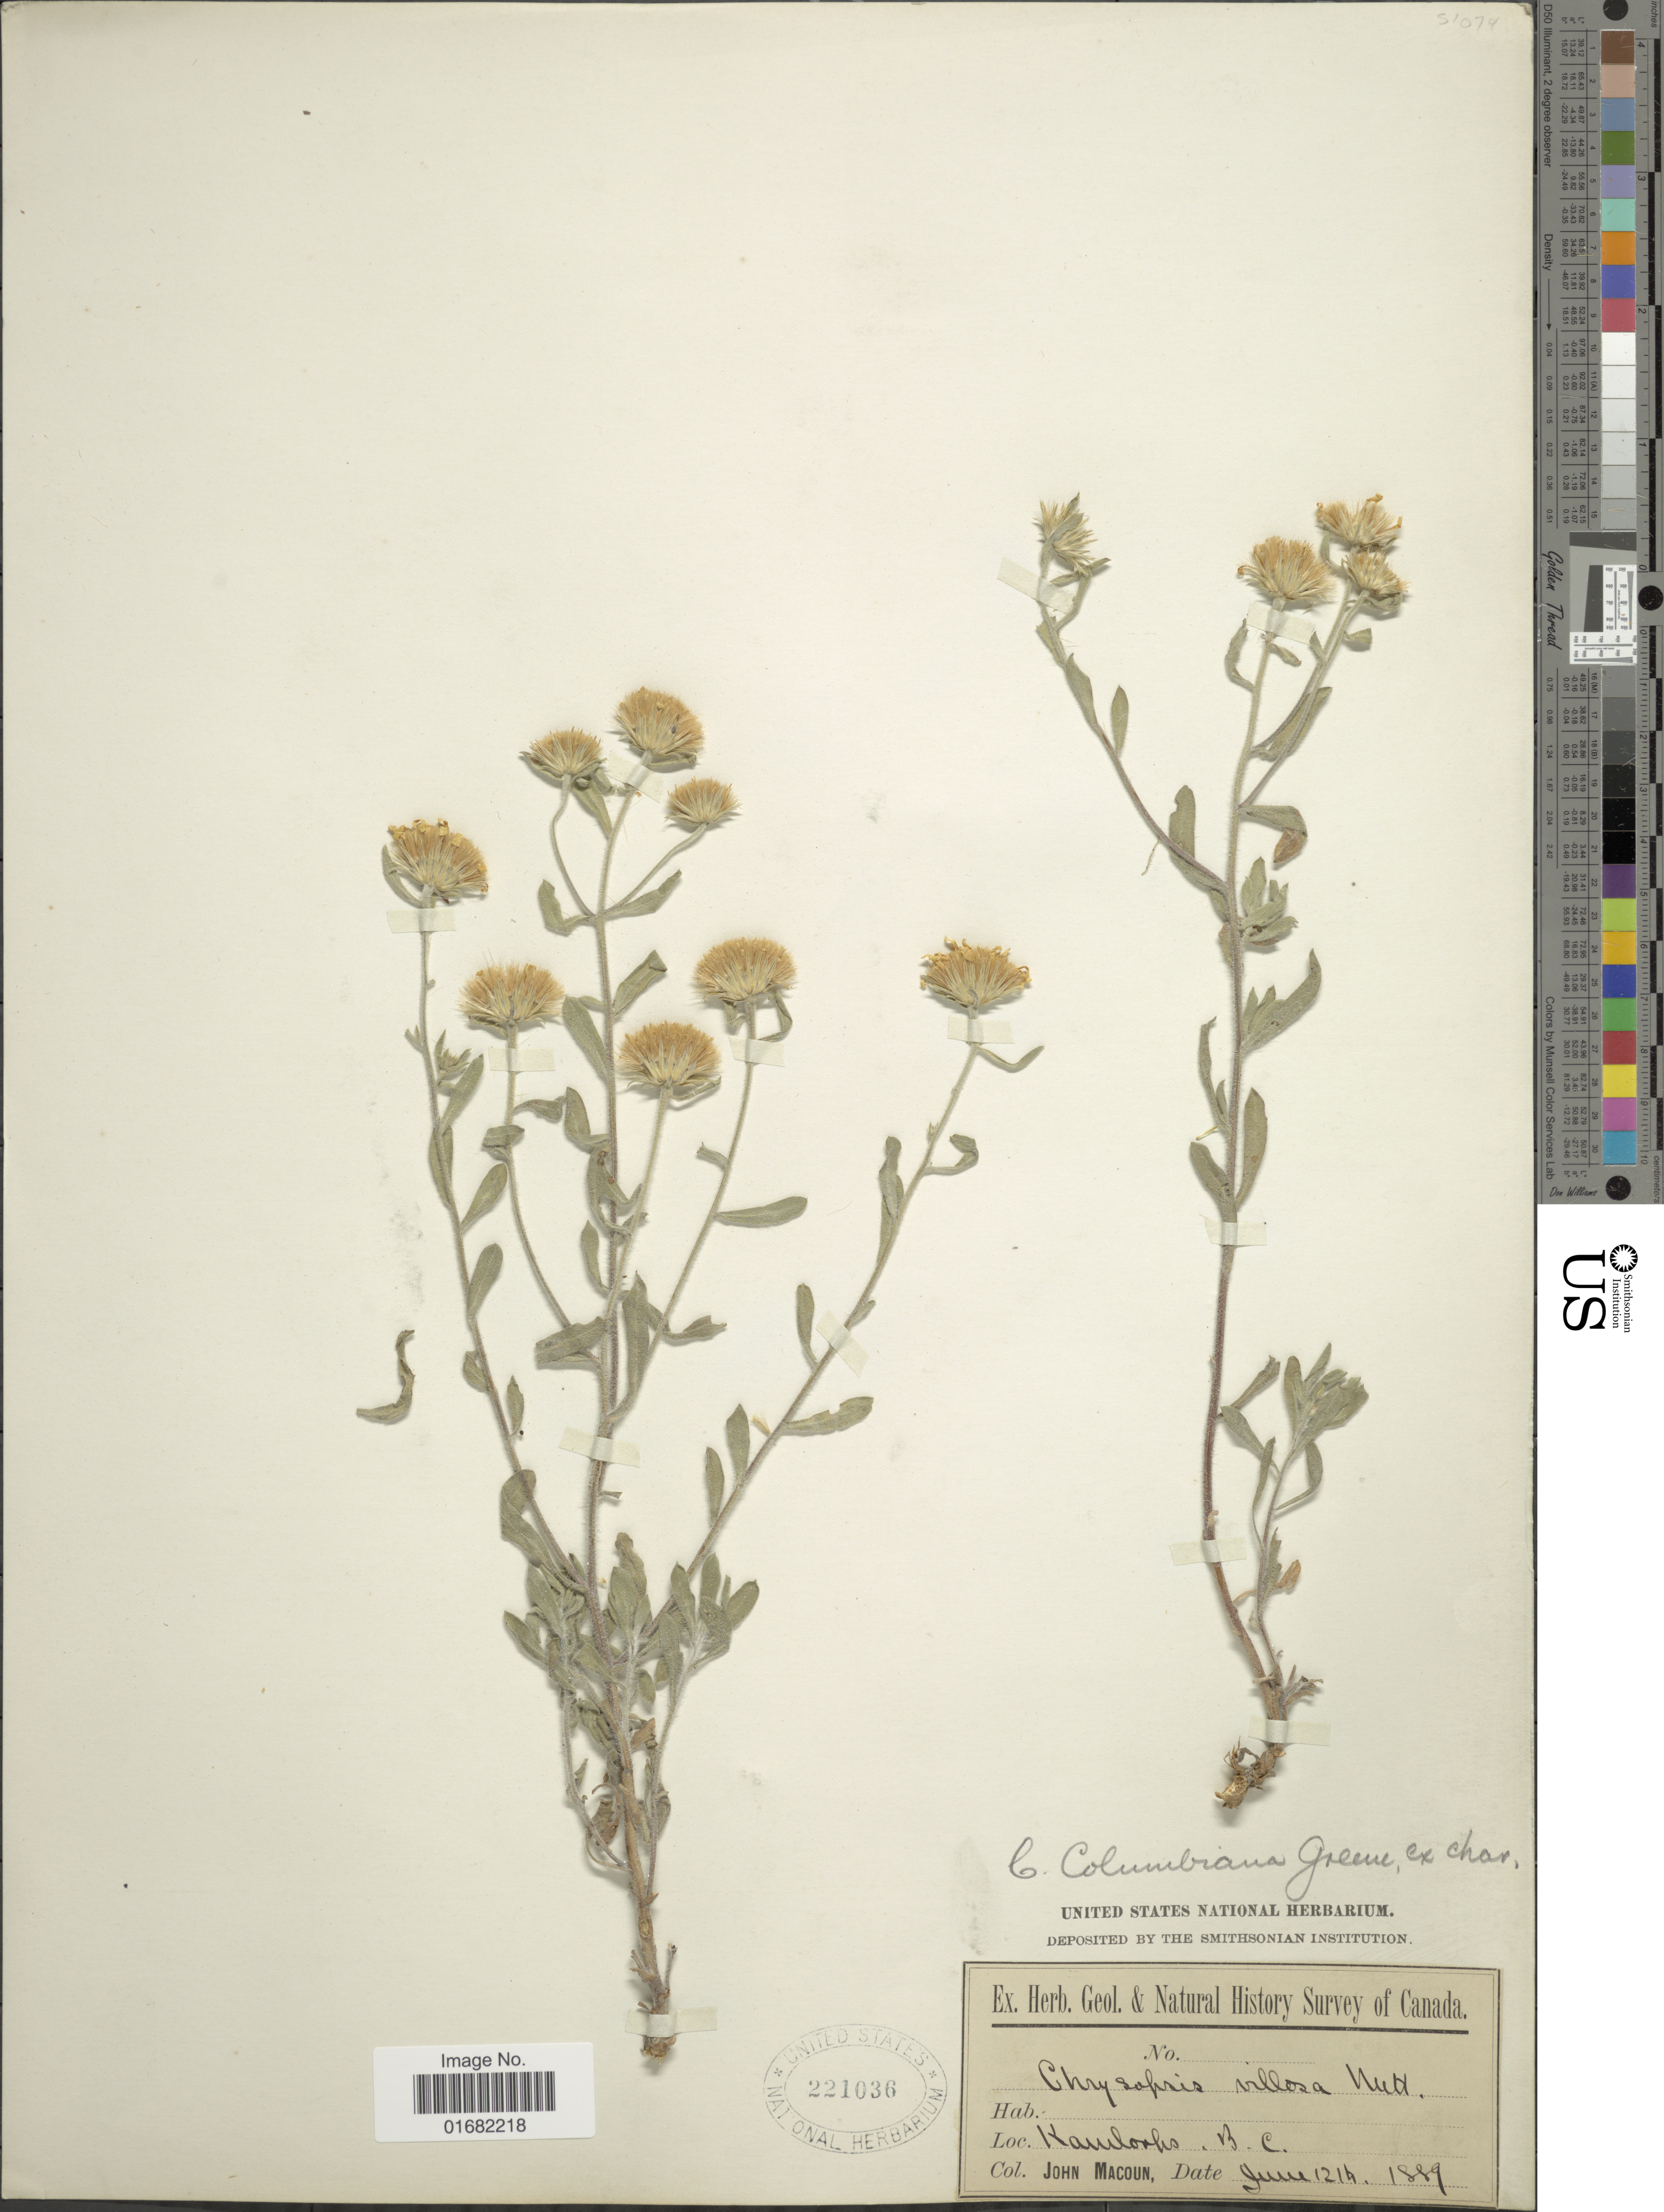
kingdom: Plantae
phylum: Tracheophyta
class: Magnoliopsida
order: Asterales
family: Asteraceae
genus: Heterotheca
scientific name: Heterotheca columbiana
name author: Greene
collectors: J. Macoun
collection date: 1889-06-12/1889-06-14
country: Canada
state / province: British Columbia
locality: Kamloops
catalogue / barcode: US 221036